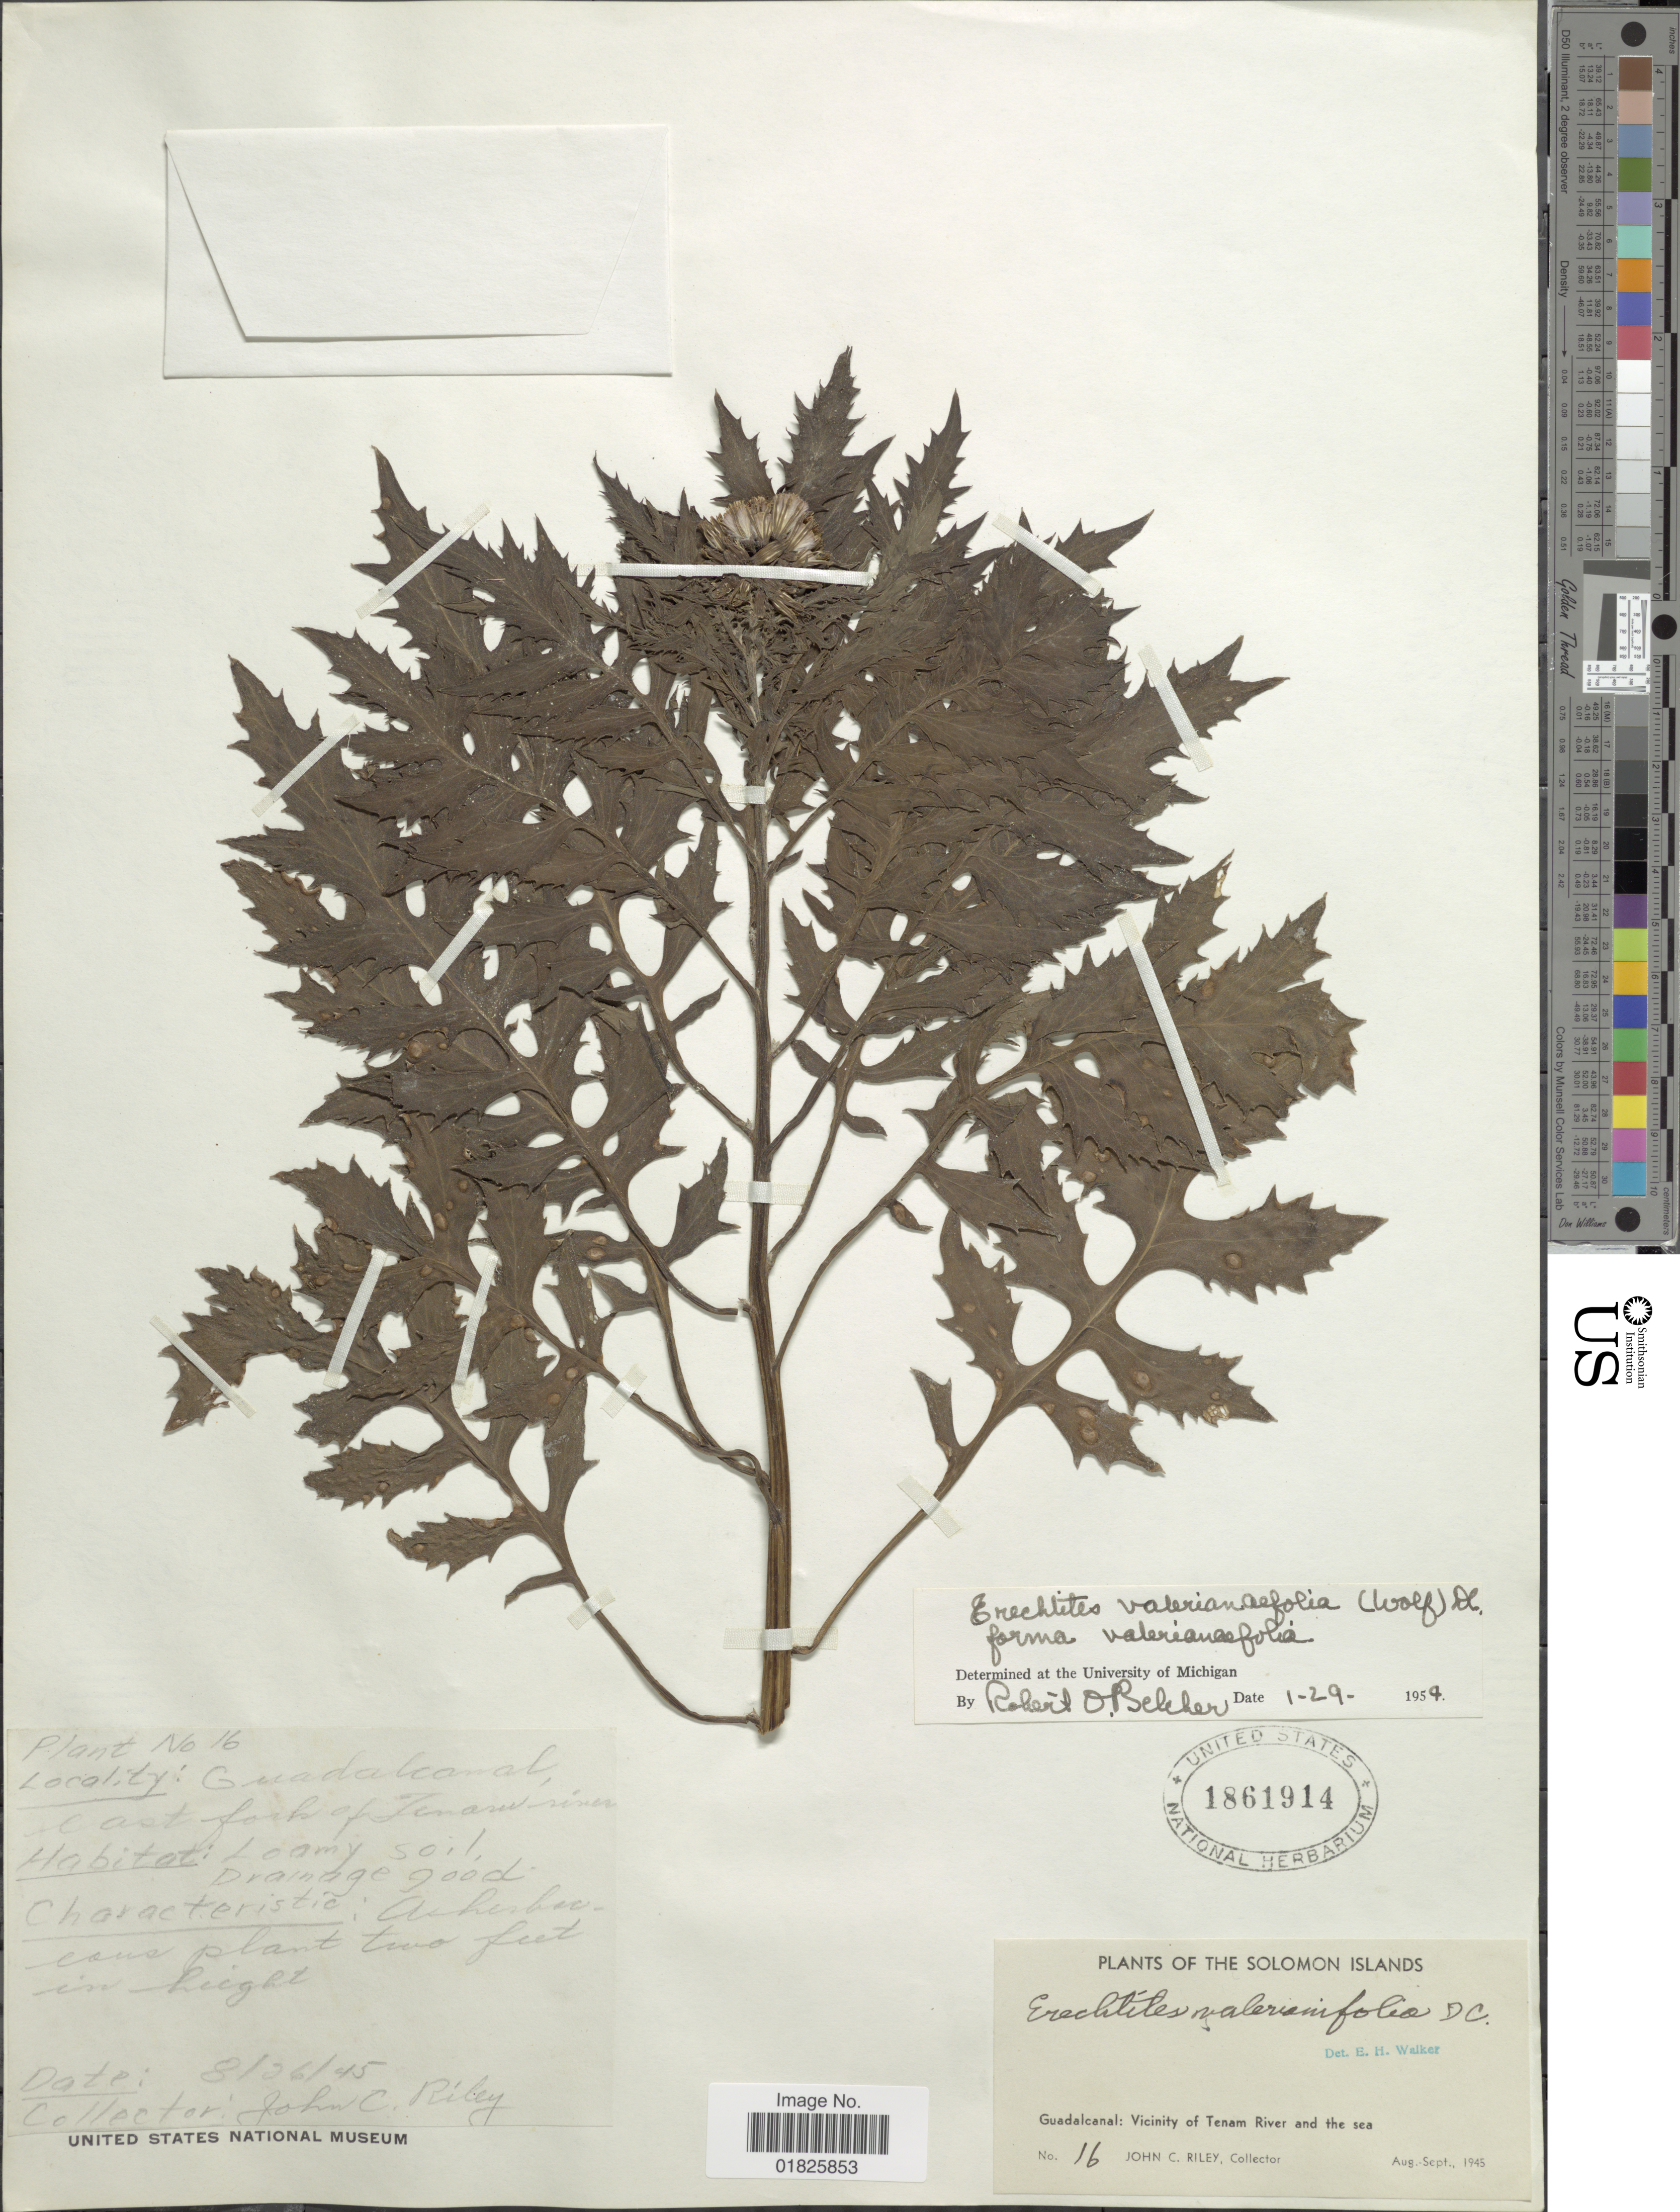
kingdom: Plantae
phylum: Tracheophyta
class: Magnoliopsida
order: Asterales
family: Asteraceae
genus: Erechtites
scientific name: Erechtites valerianifolius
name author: (Link ex Spreng.) DC.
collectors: J. Riley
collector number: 16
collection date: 1945-08-06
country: Solomon Islands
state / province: Solomon Islands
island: Guadalcanal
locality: Guadalcanal, Vicinity of Tenam River and the sea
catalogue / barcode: US 1861914